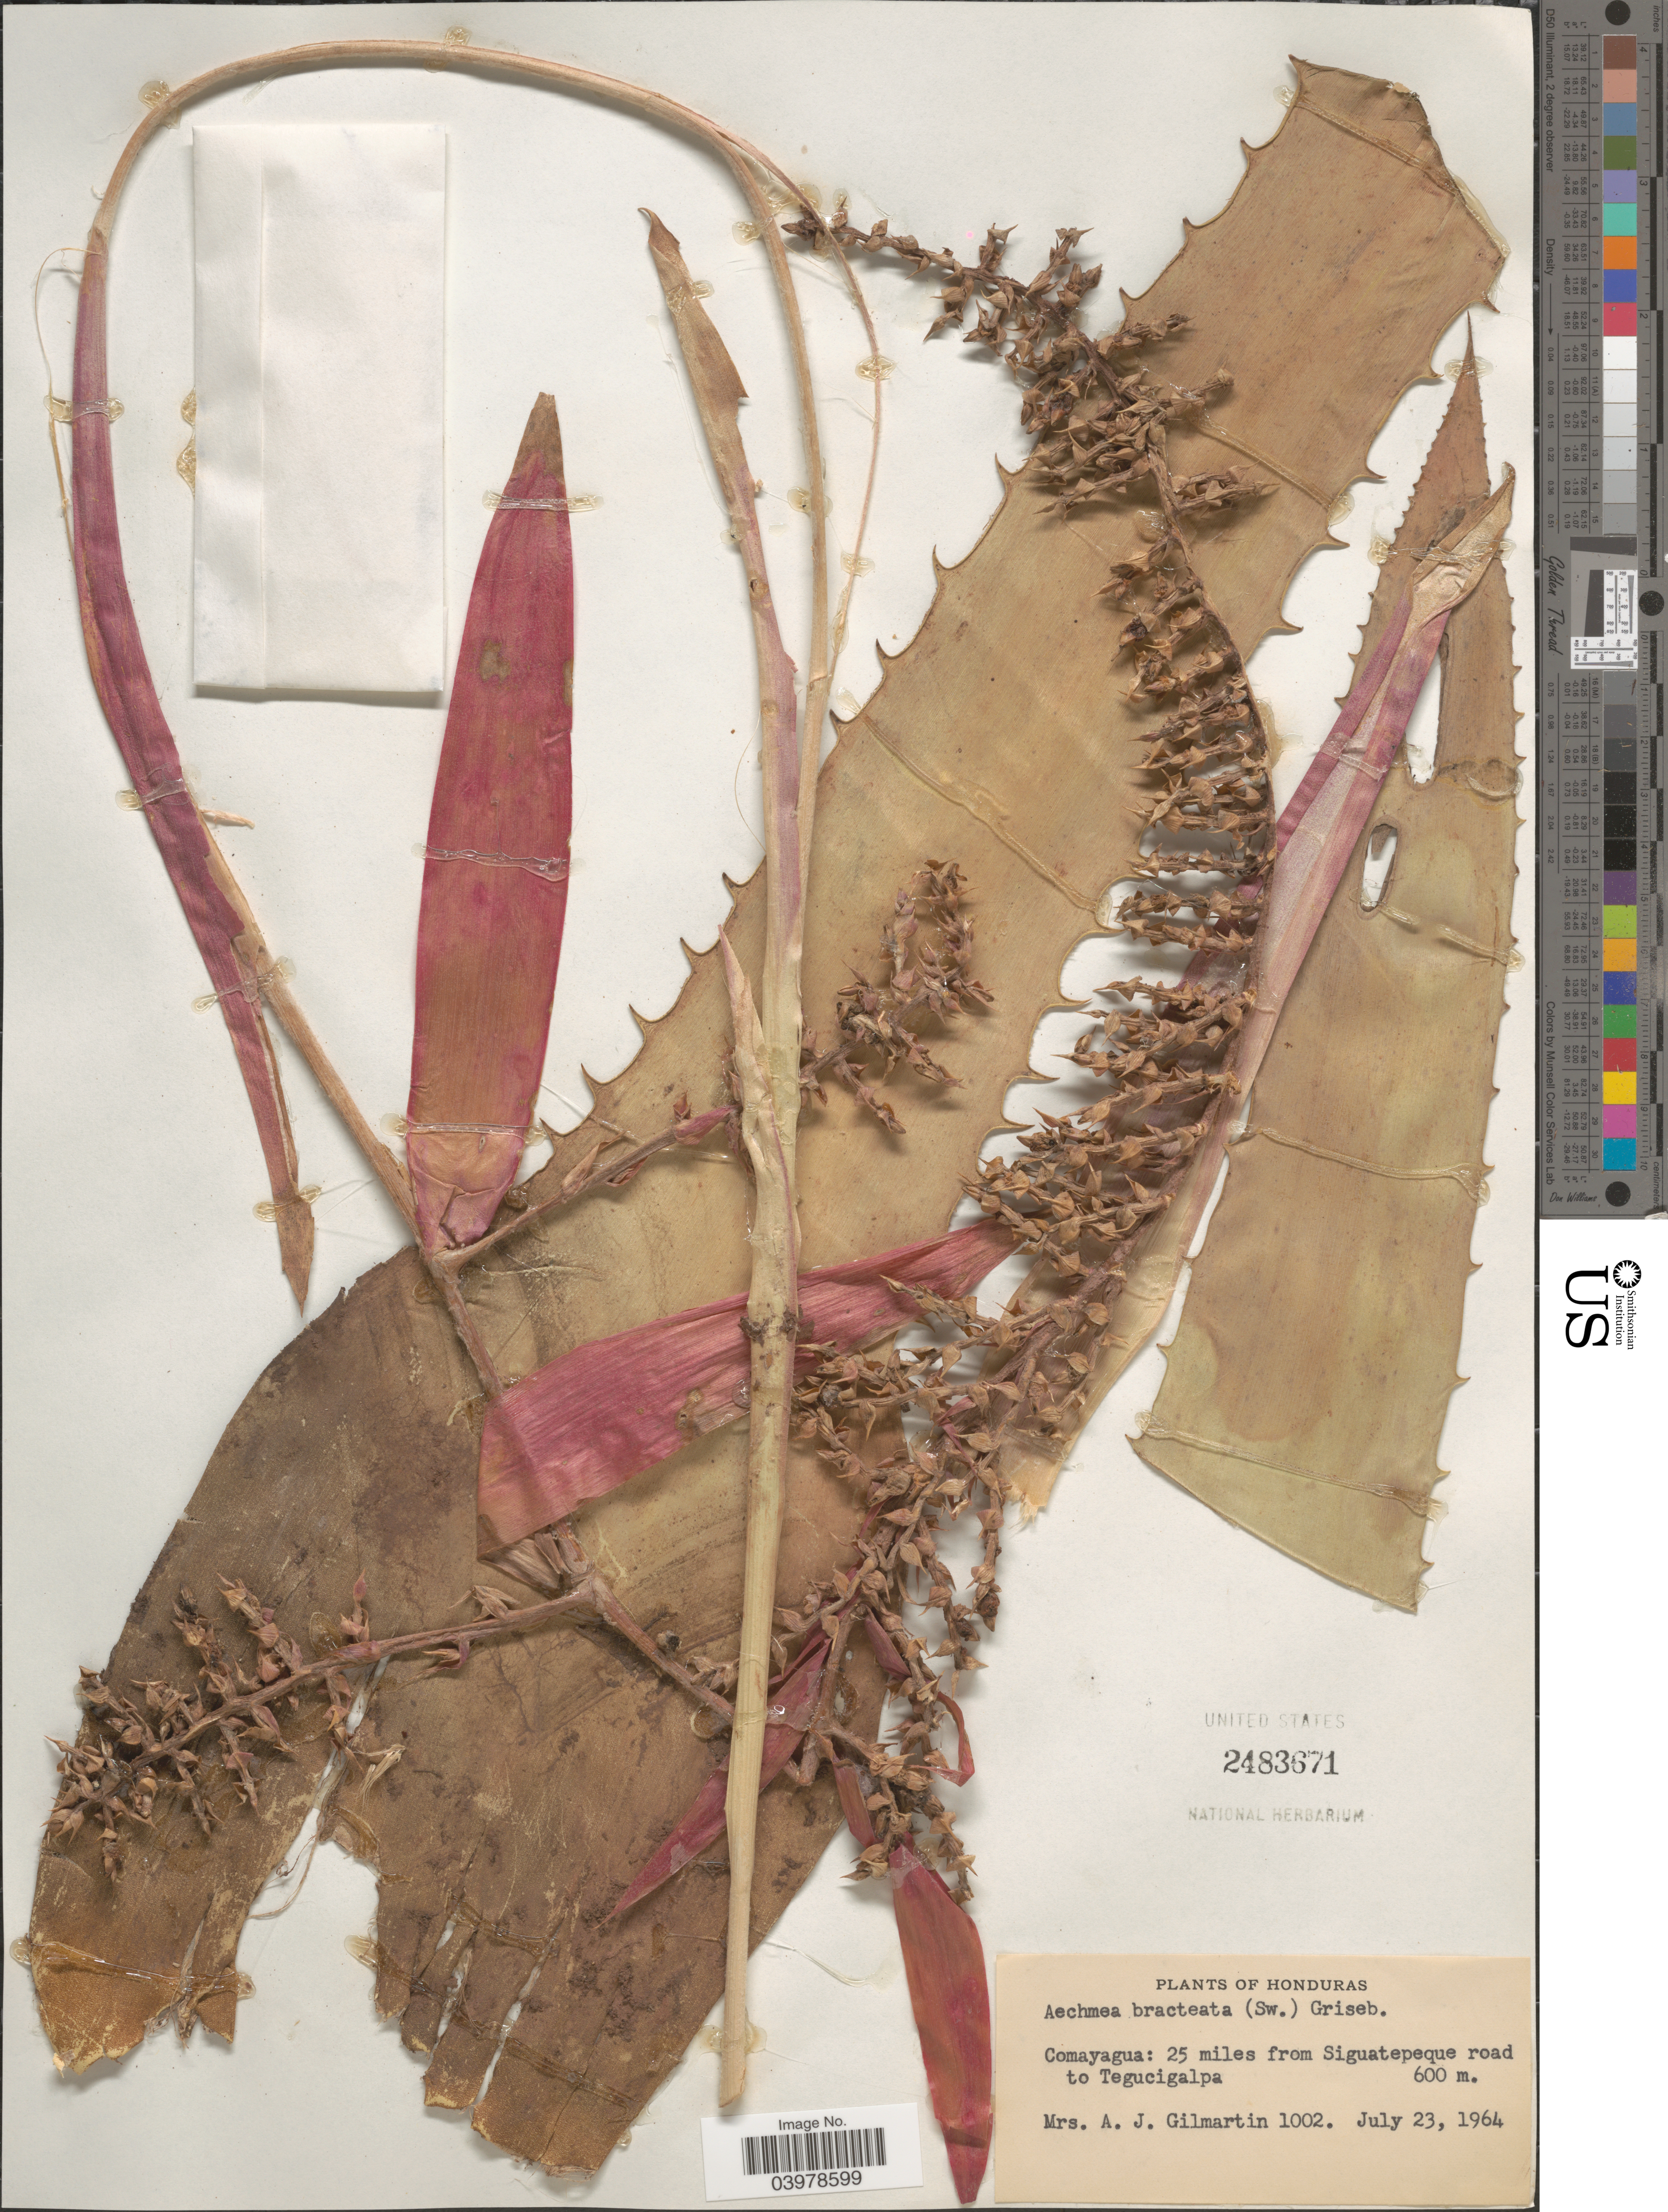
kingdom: Plantae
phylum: Tracheophyta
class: Liliopsida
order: Poales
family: Bromeliaceae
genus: Aechmea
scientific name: Aechmea bracteata var. bracteata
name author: (Sw.) Griseb.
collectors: A. J. Gilmartin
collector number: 1002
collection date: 1964-07-23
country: Honduras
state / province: Comayagua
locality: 25 miles from Siguatepeque road to Tegucigalpa.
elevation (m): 600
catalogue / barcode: US 2483671